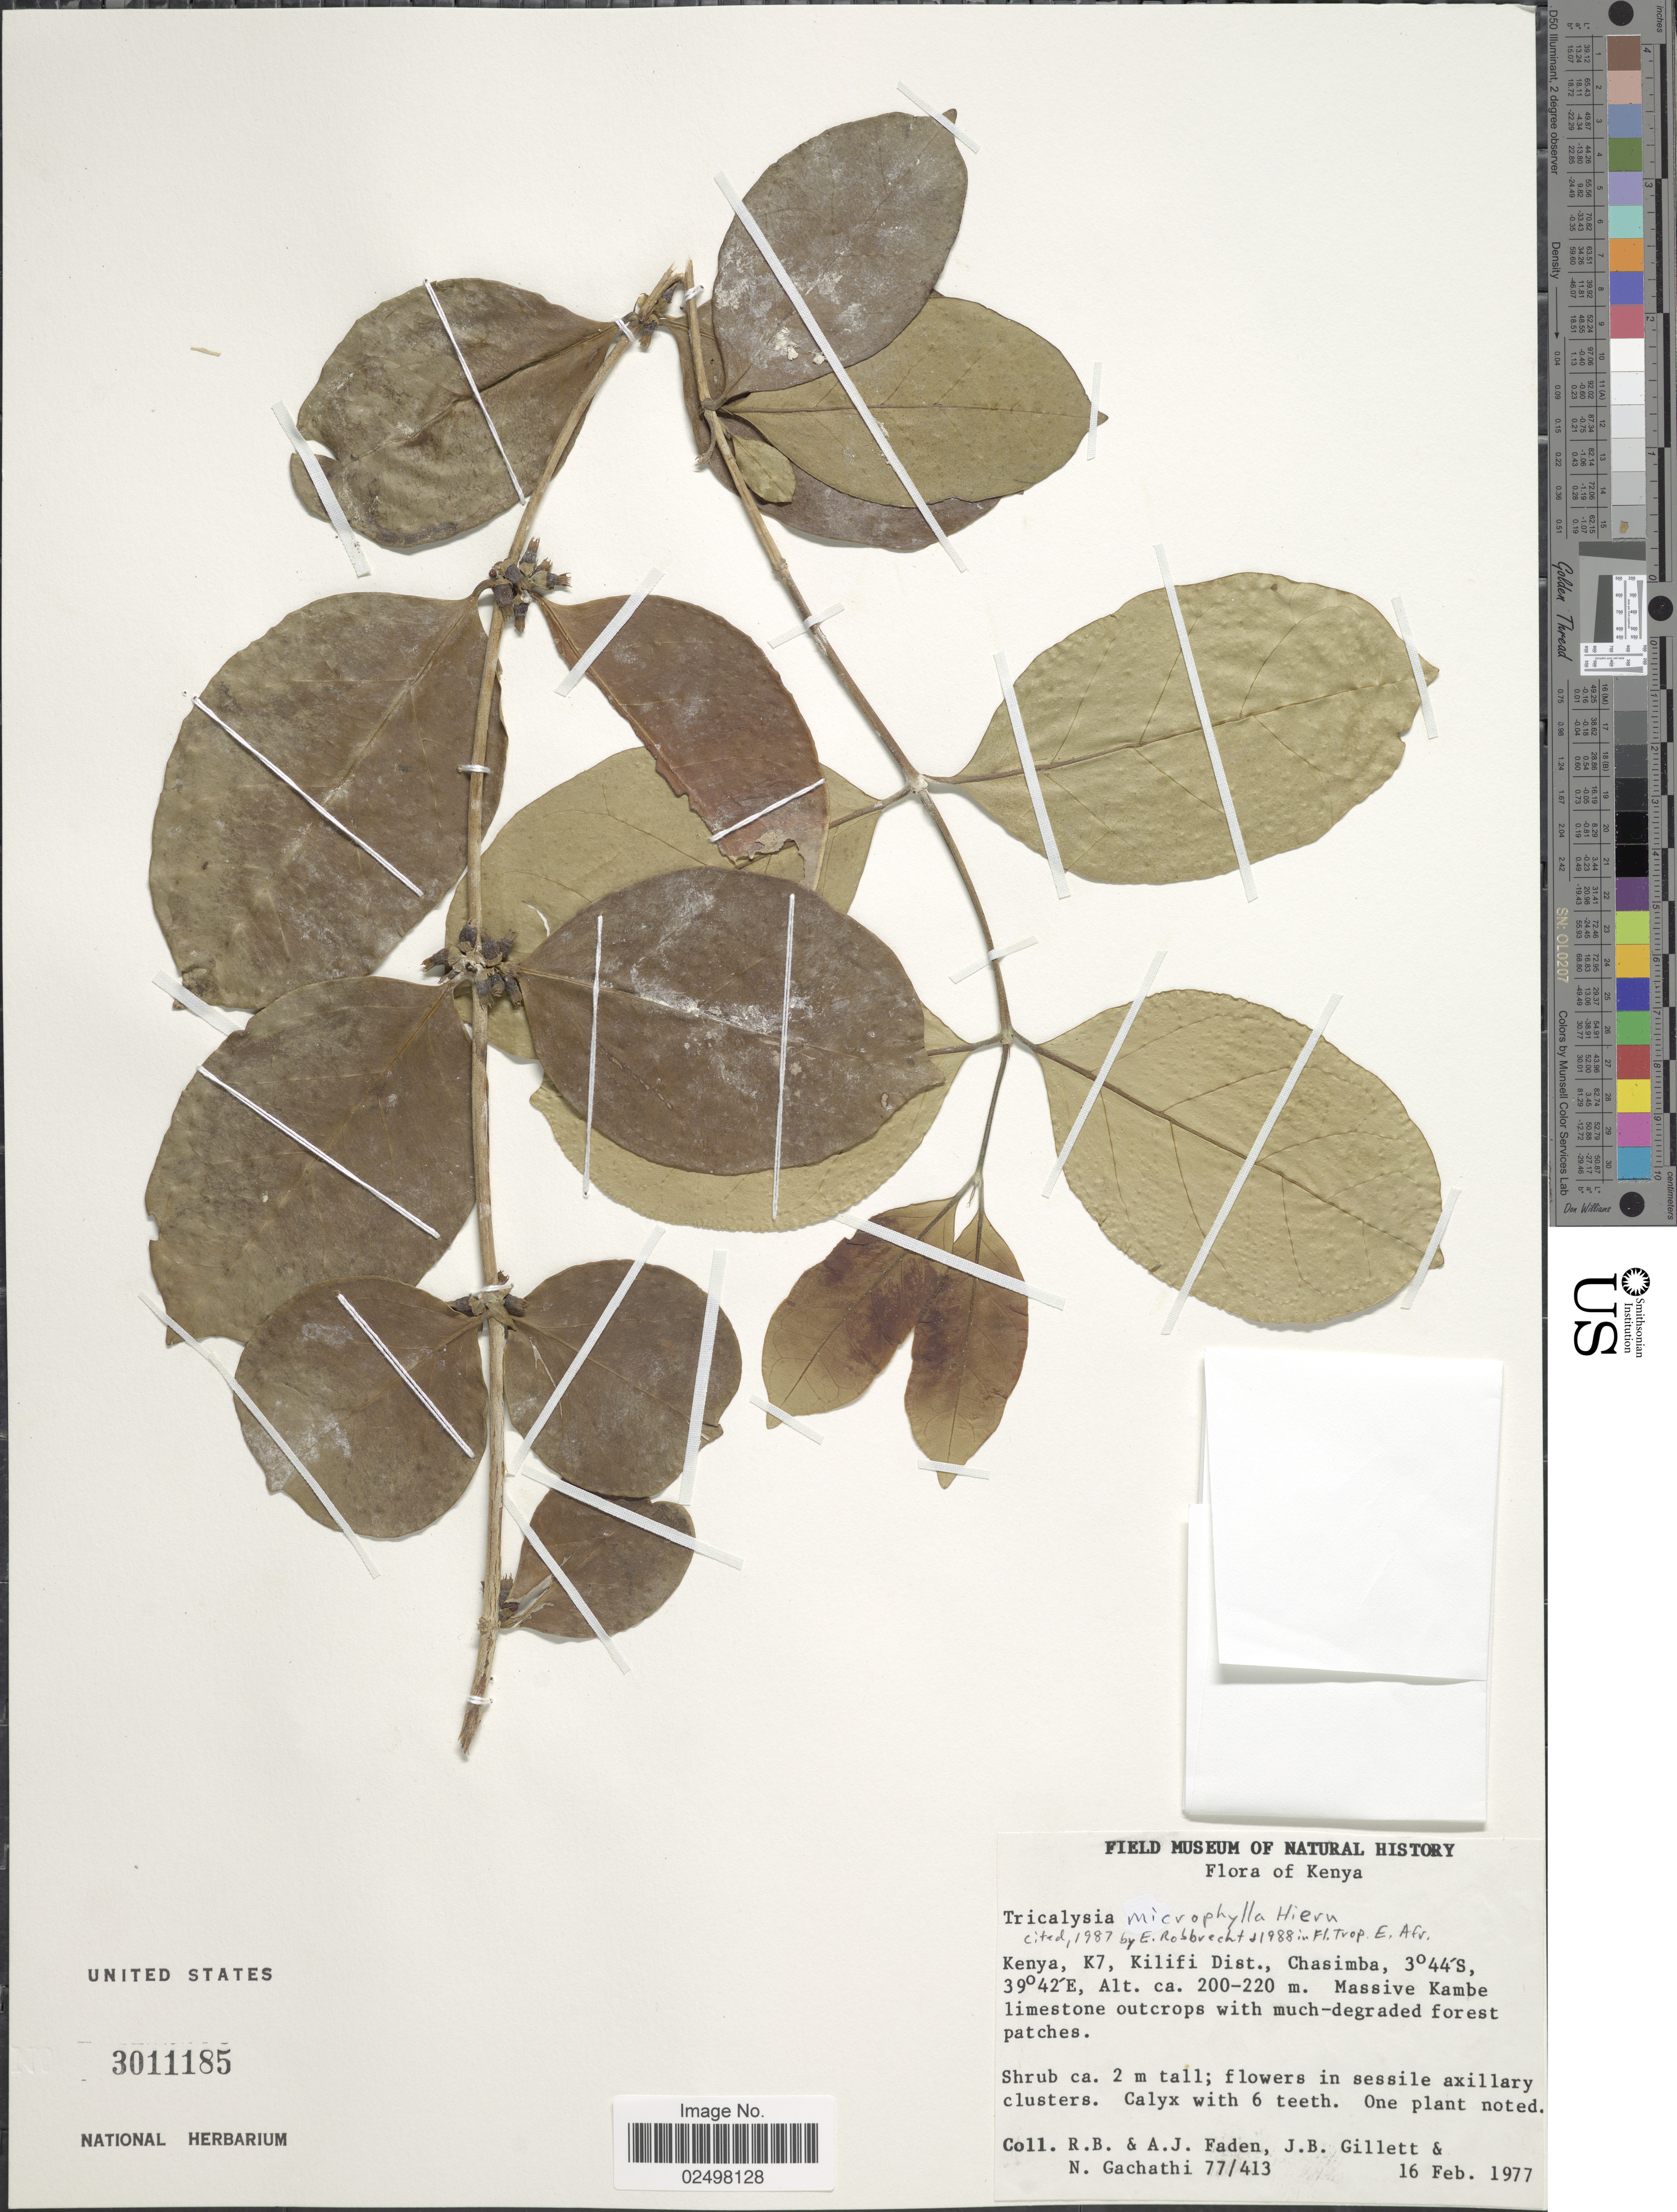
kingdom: Plantae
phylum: Tracheophyta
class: Magnoliopsida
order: Gentianales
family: Rubiaceae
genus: Tricalysia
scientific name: Tricalysia microphylla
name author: Hiern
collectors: R. B. Faden, A. J. Faden, J. B. Gillett & N. Gachathi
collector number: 77/413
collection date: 1977-02-16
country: Kenya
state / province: Kilifi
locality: K7, Chasimba, Massive Kambe limestone outcrops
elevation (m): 200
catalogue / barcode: US 3011185